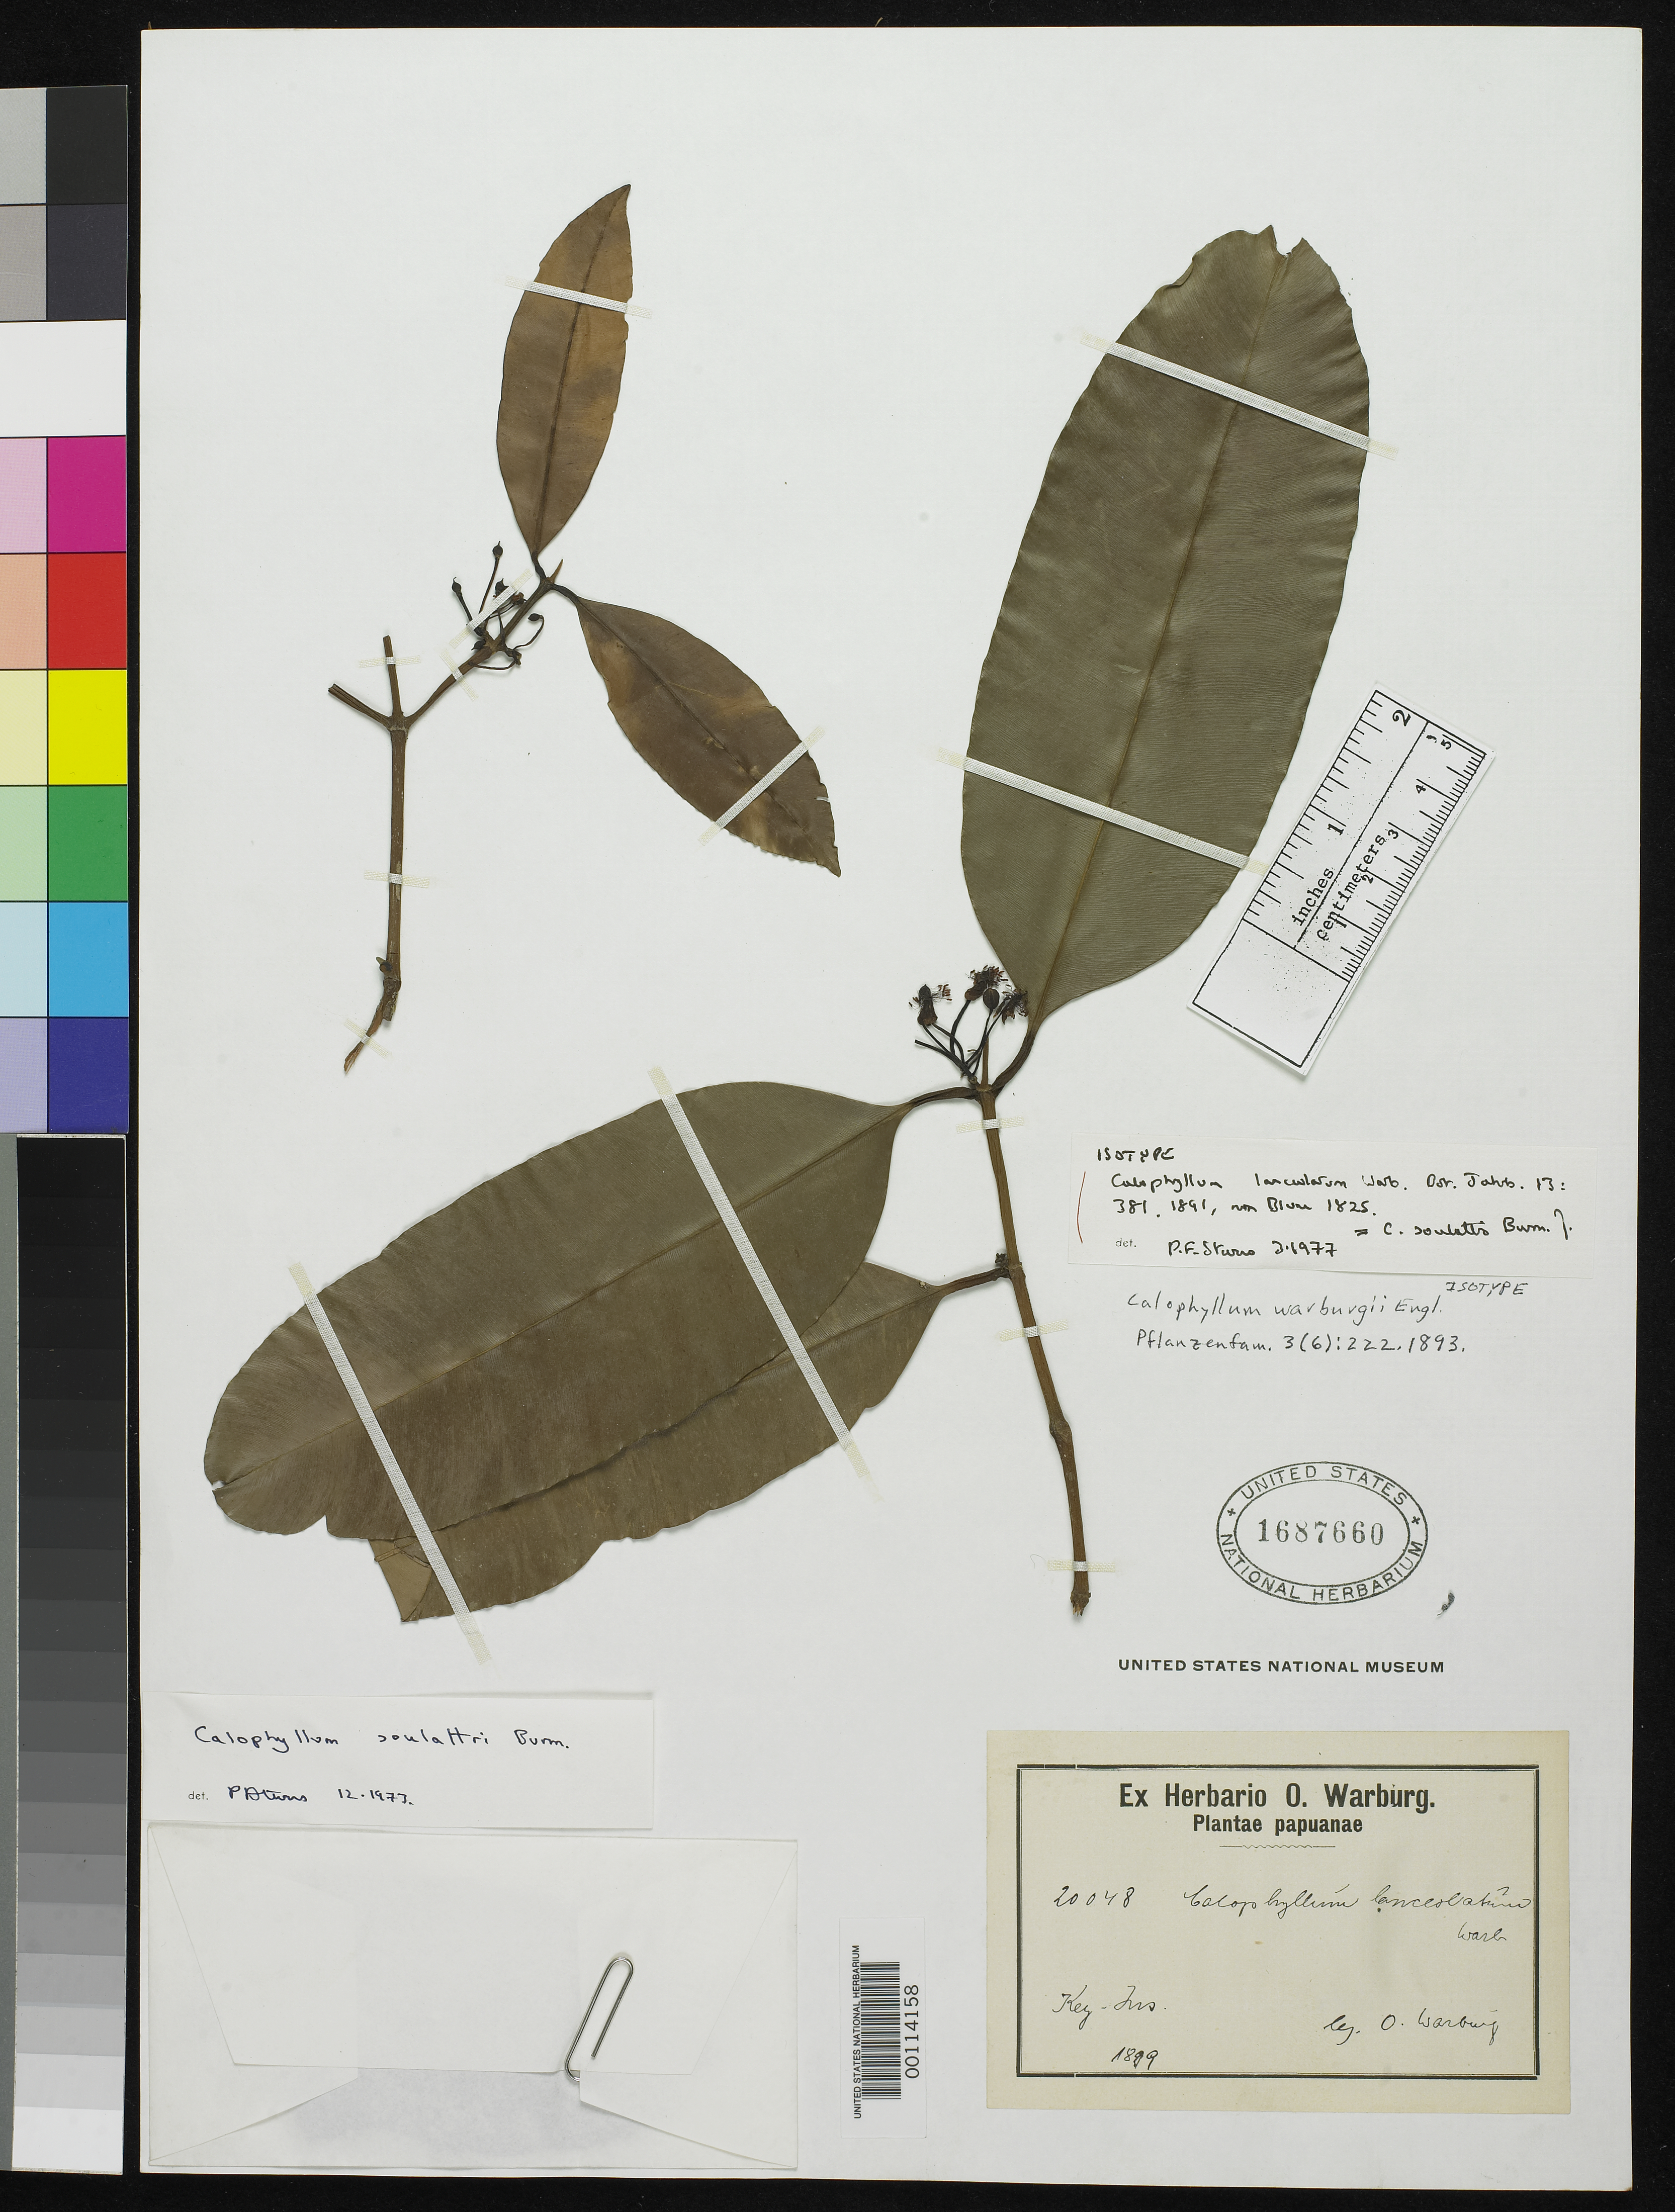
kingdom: Plantae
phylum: Tracheophyta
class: Magnoliopsida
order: Malpighiales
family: Calophyllaceae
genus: Calophyllum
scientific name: Calophyllum lanceolatum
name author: Warb.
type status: Isotype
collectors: O. Warburg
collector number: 20048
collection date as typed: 1889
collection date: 1889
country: Indonesia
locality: Key Ins.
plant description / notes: Also an isotype of Calophyllum warburgii Engl.; Also an isotype of Calophyllum lanceolatum Warb., nom. illeg.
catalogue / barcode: US 1687660